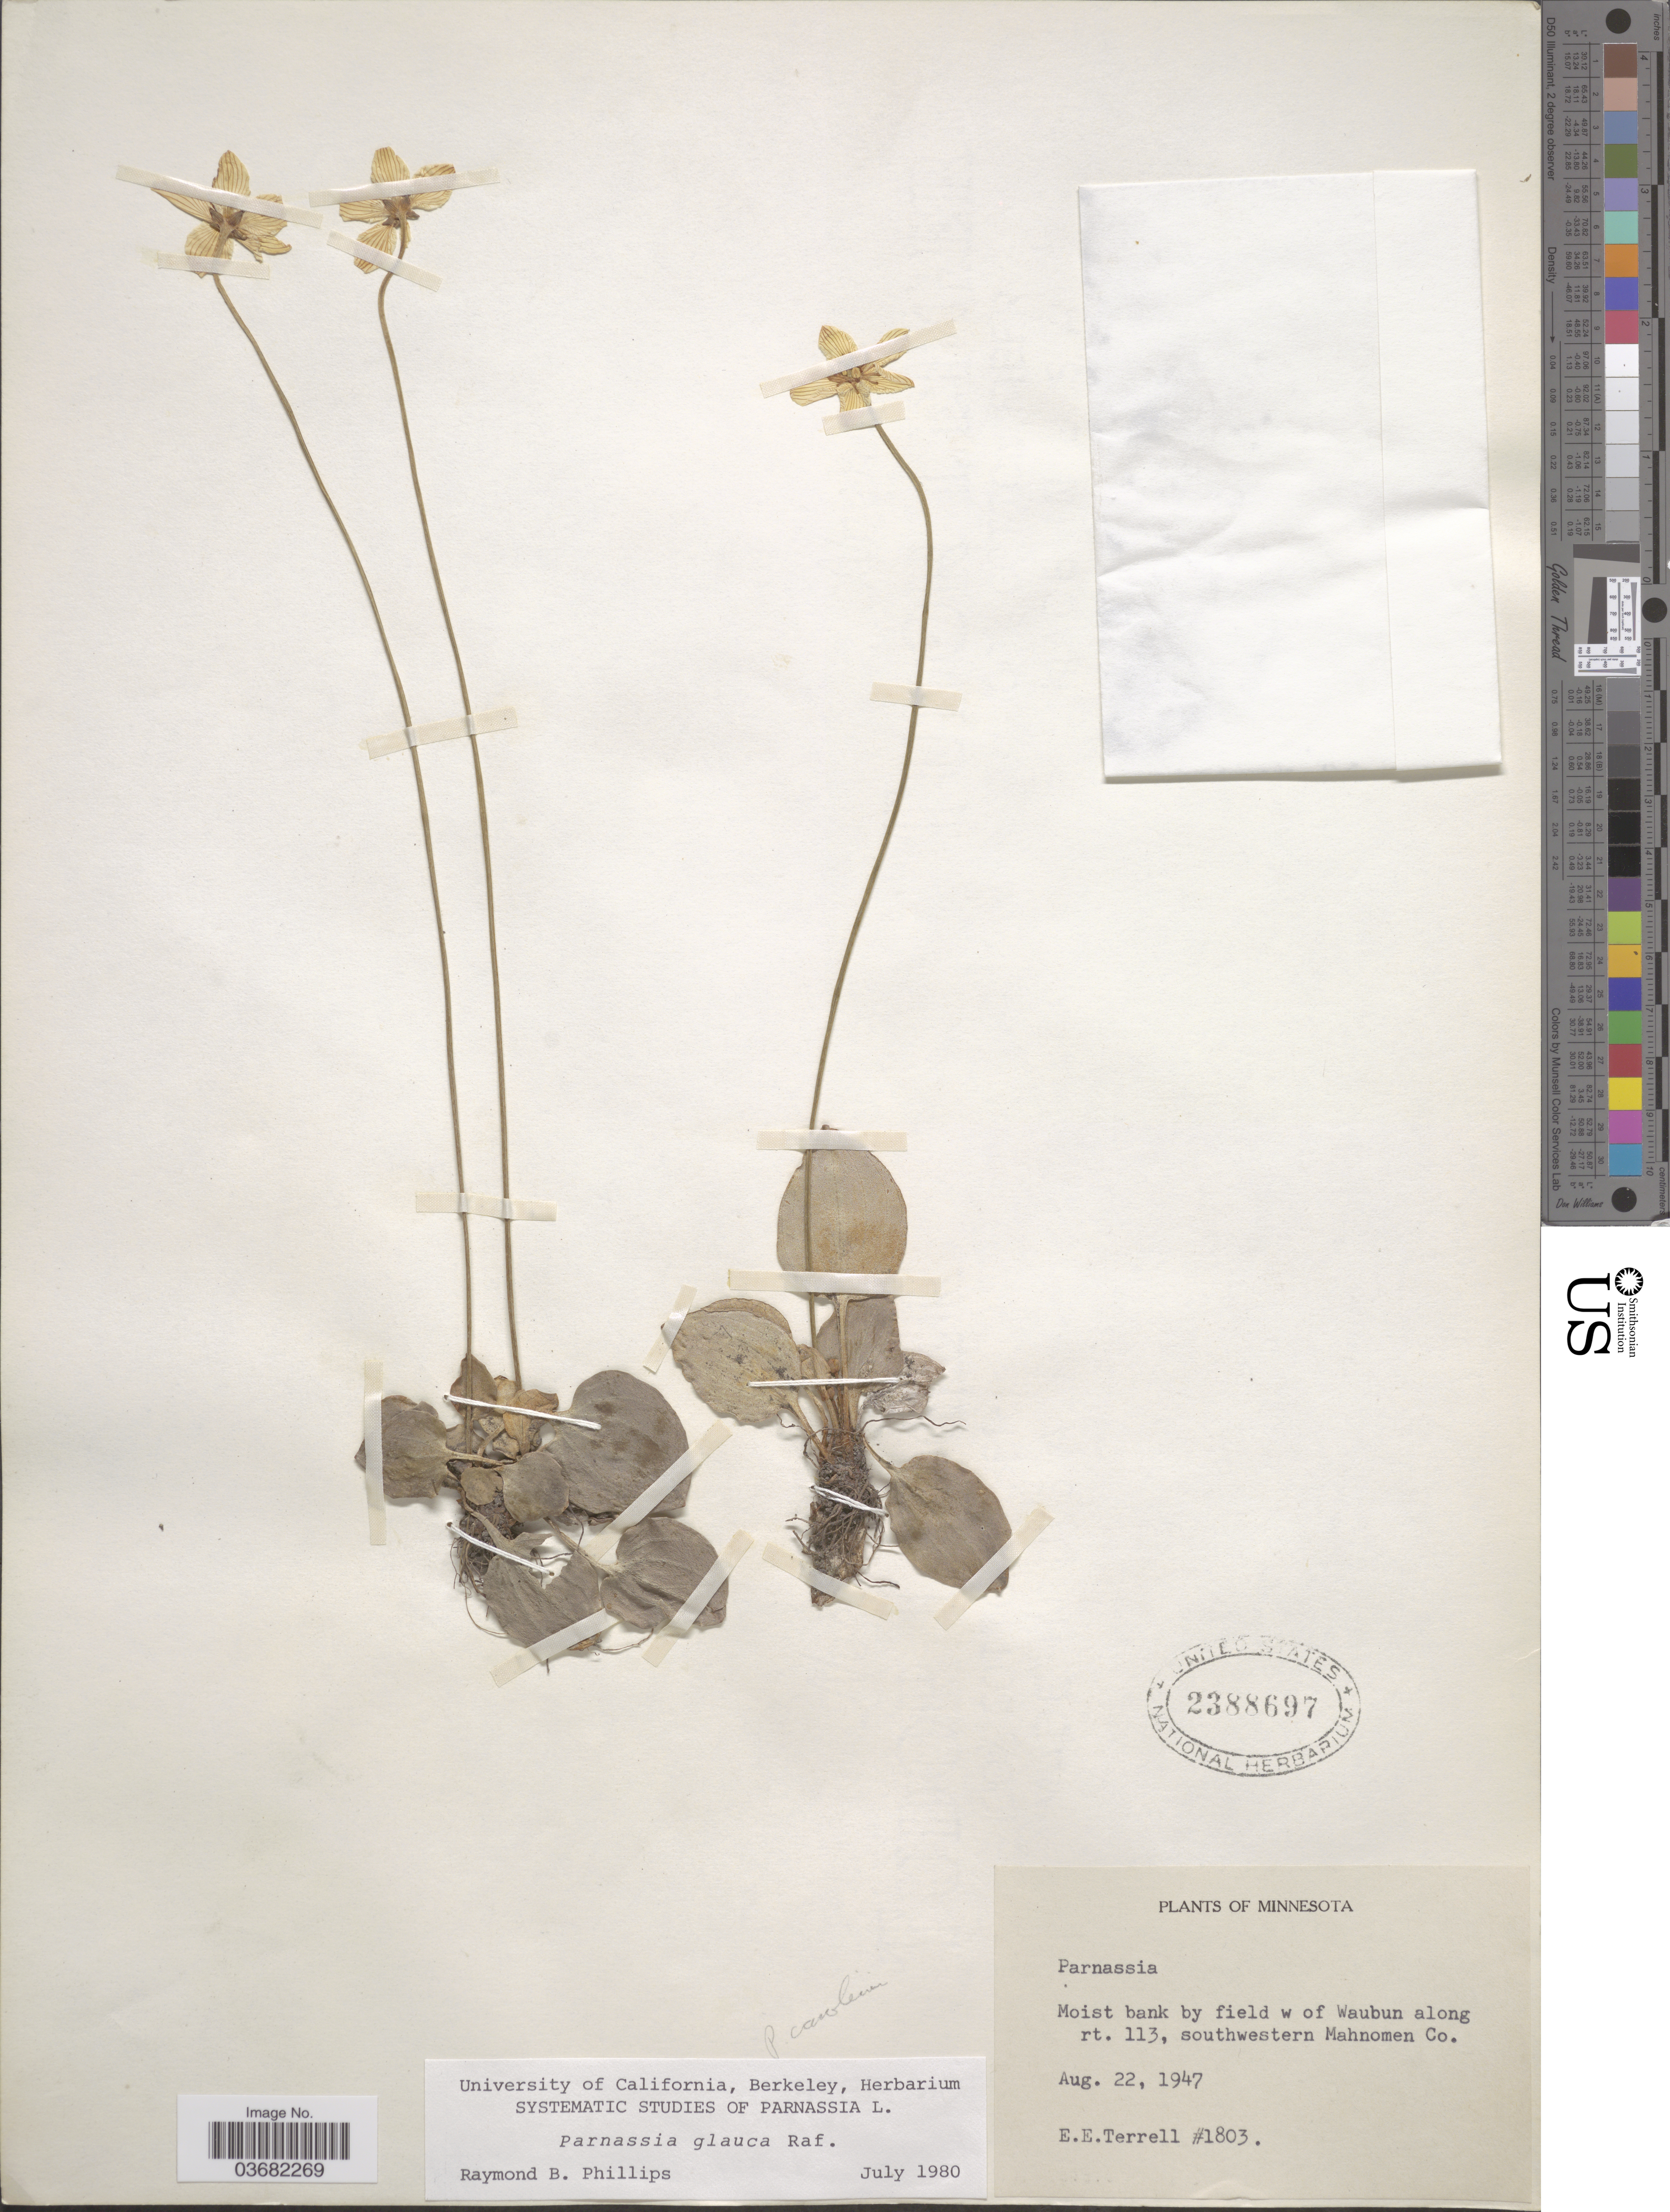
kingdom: Plantae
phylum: Tracheophyta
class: Magnoliopsida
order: Celastrales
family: Parnassiaceae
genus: Parnassia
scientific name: Parnassia glauca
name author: Raf.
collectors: E. E. Terrell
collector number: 1803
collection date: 1947-08-22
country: United States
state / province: Minnesota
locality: Moist bank by field w of Waubun along rt. 113, southwestern Mahnomen Co.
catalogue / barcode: US 2388697